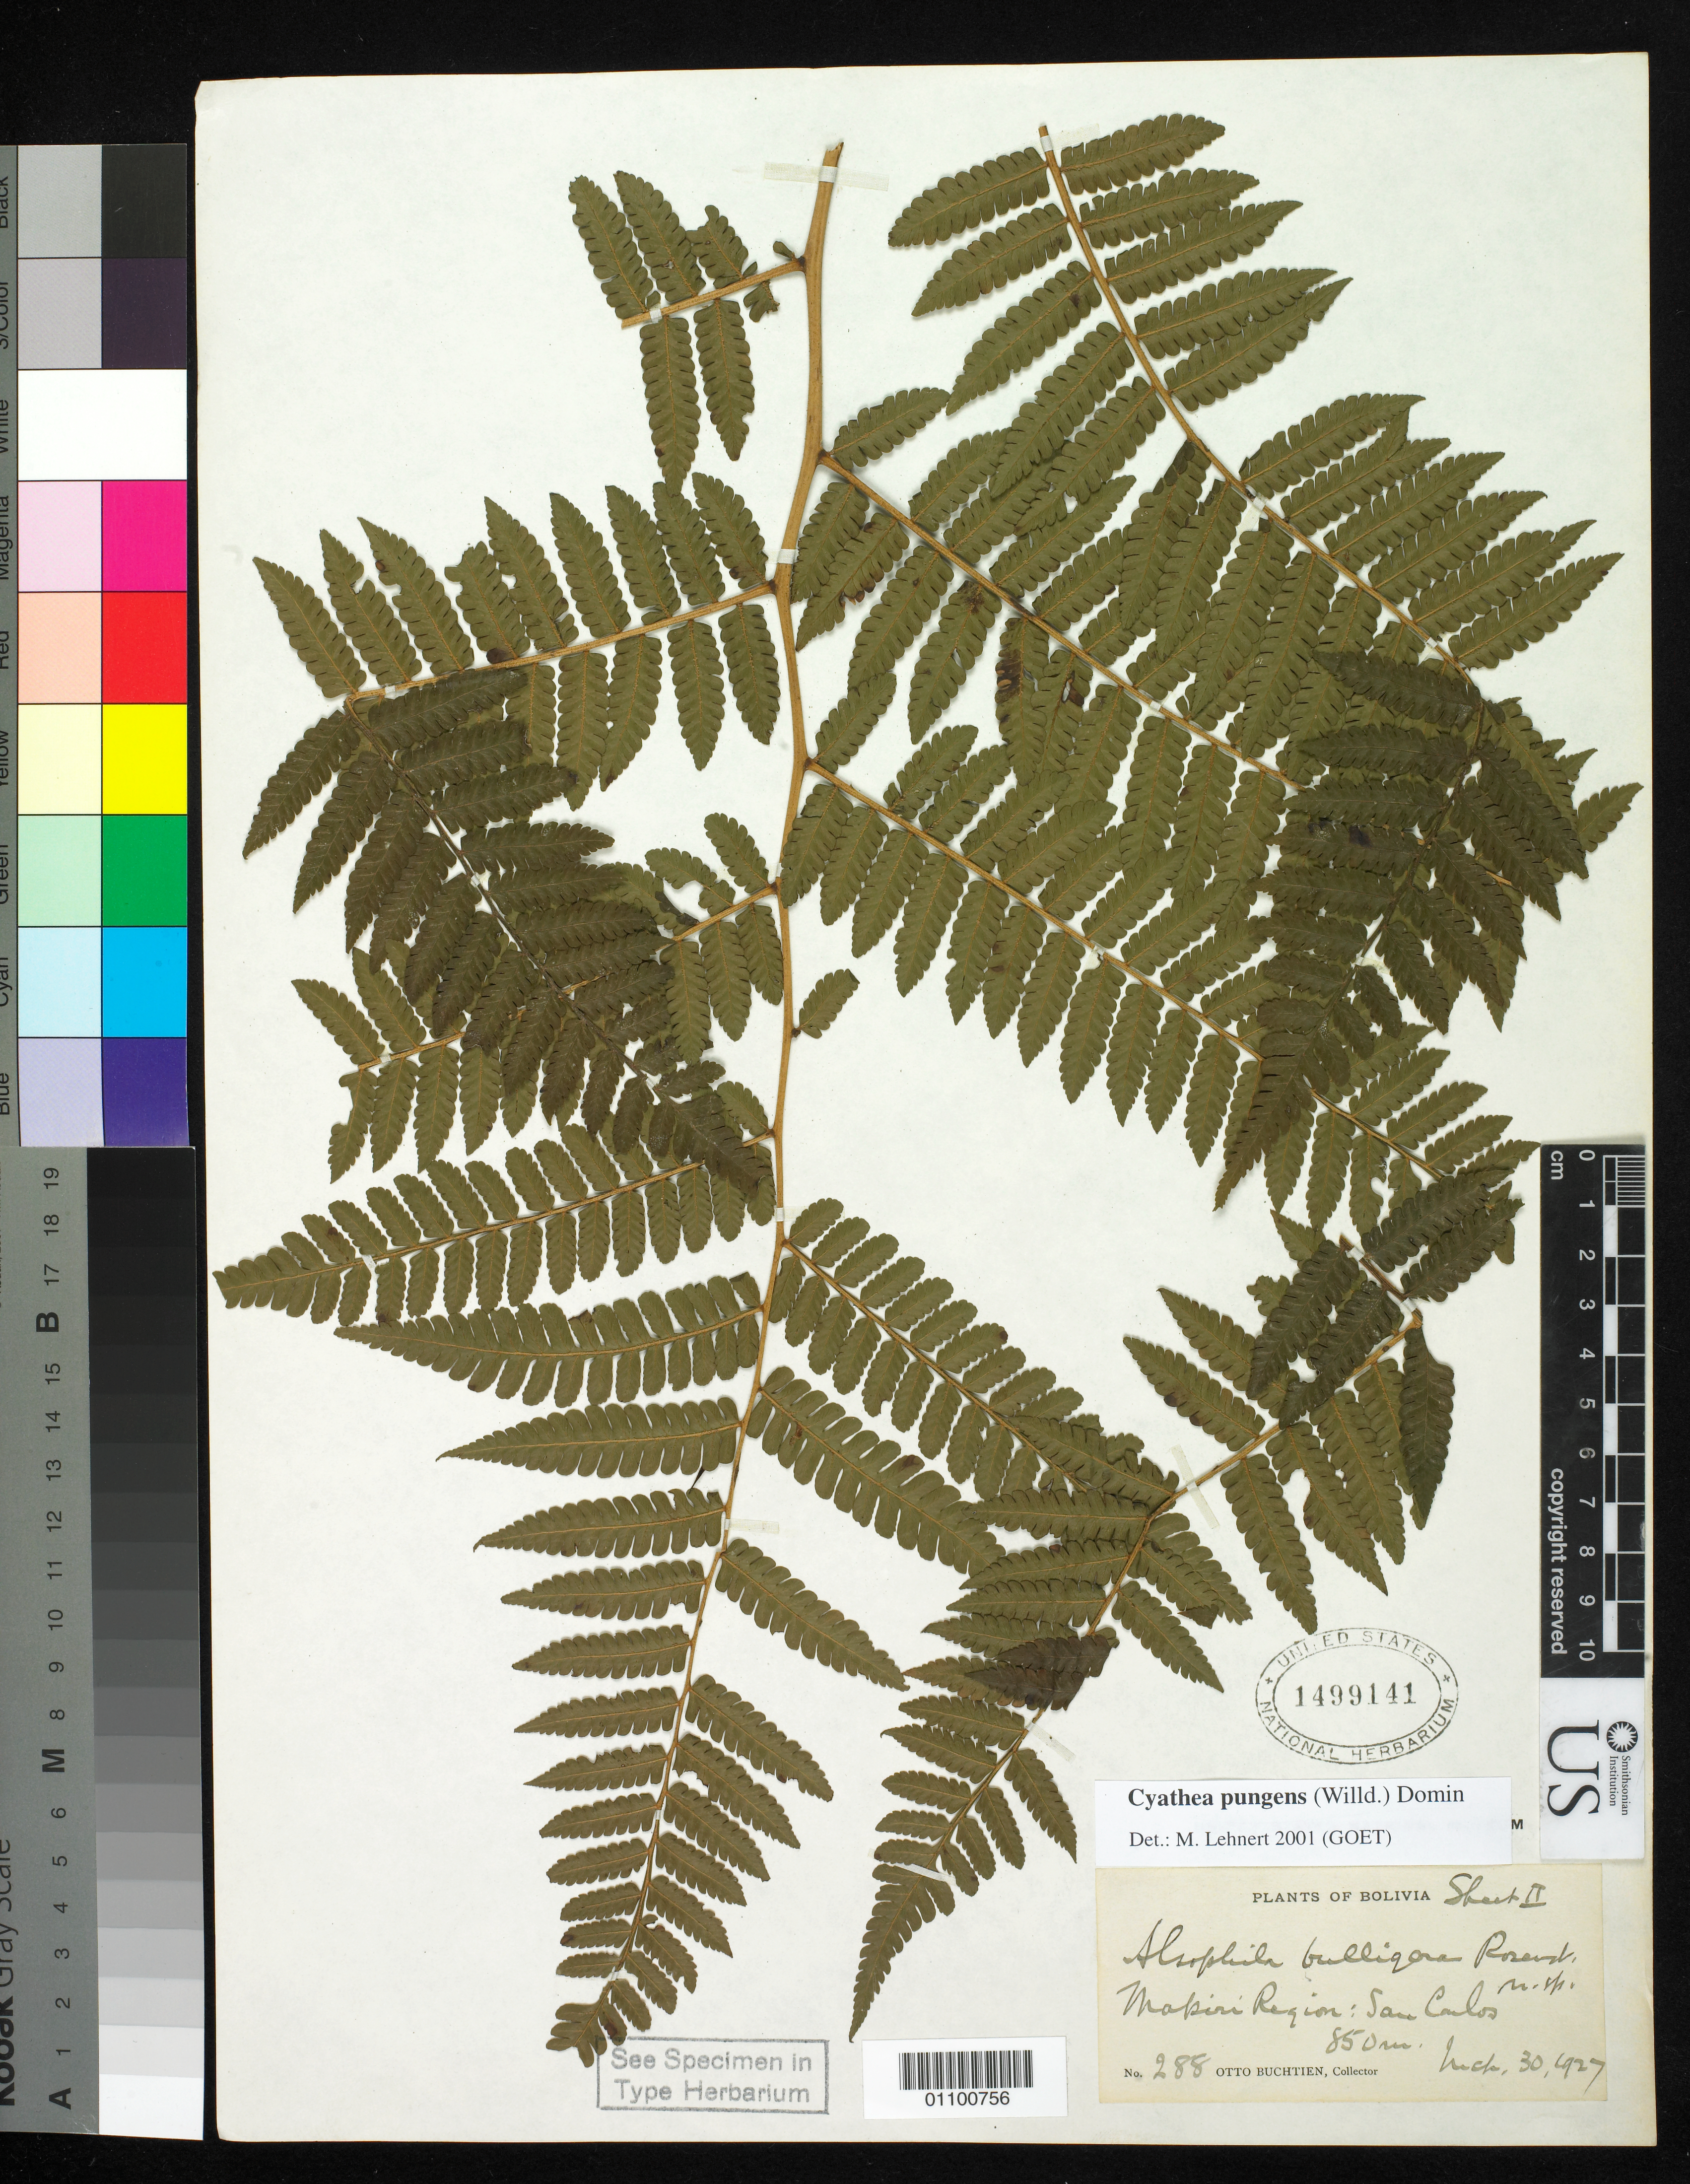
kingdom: Plantae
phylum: Tracheophyta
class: Polypodiopsida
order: Cyatheales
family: Cyatheaceae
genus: Alsophila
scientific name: Alsophila bulligera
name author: Rosenst.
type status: Isotype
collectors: O. Buchtien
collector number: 288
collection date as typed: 30 Mar 1927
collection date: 1927-03-30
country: Bolivia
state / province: La Paz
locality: San Carlos.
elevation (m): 850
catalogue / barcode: US 1499141